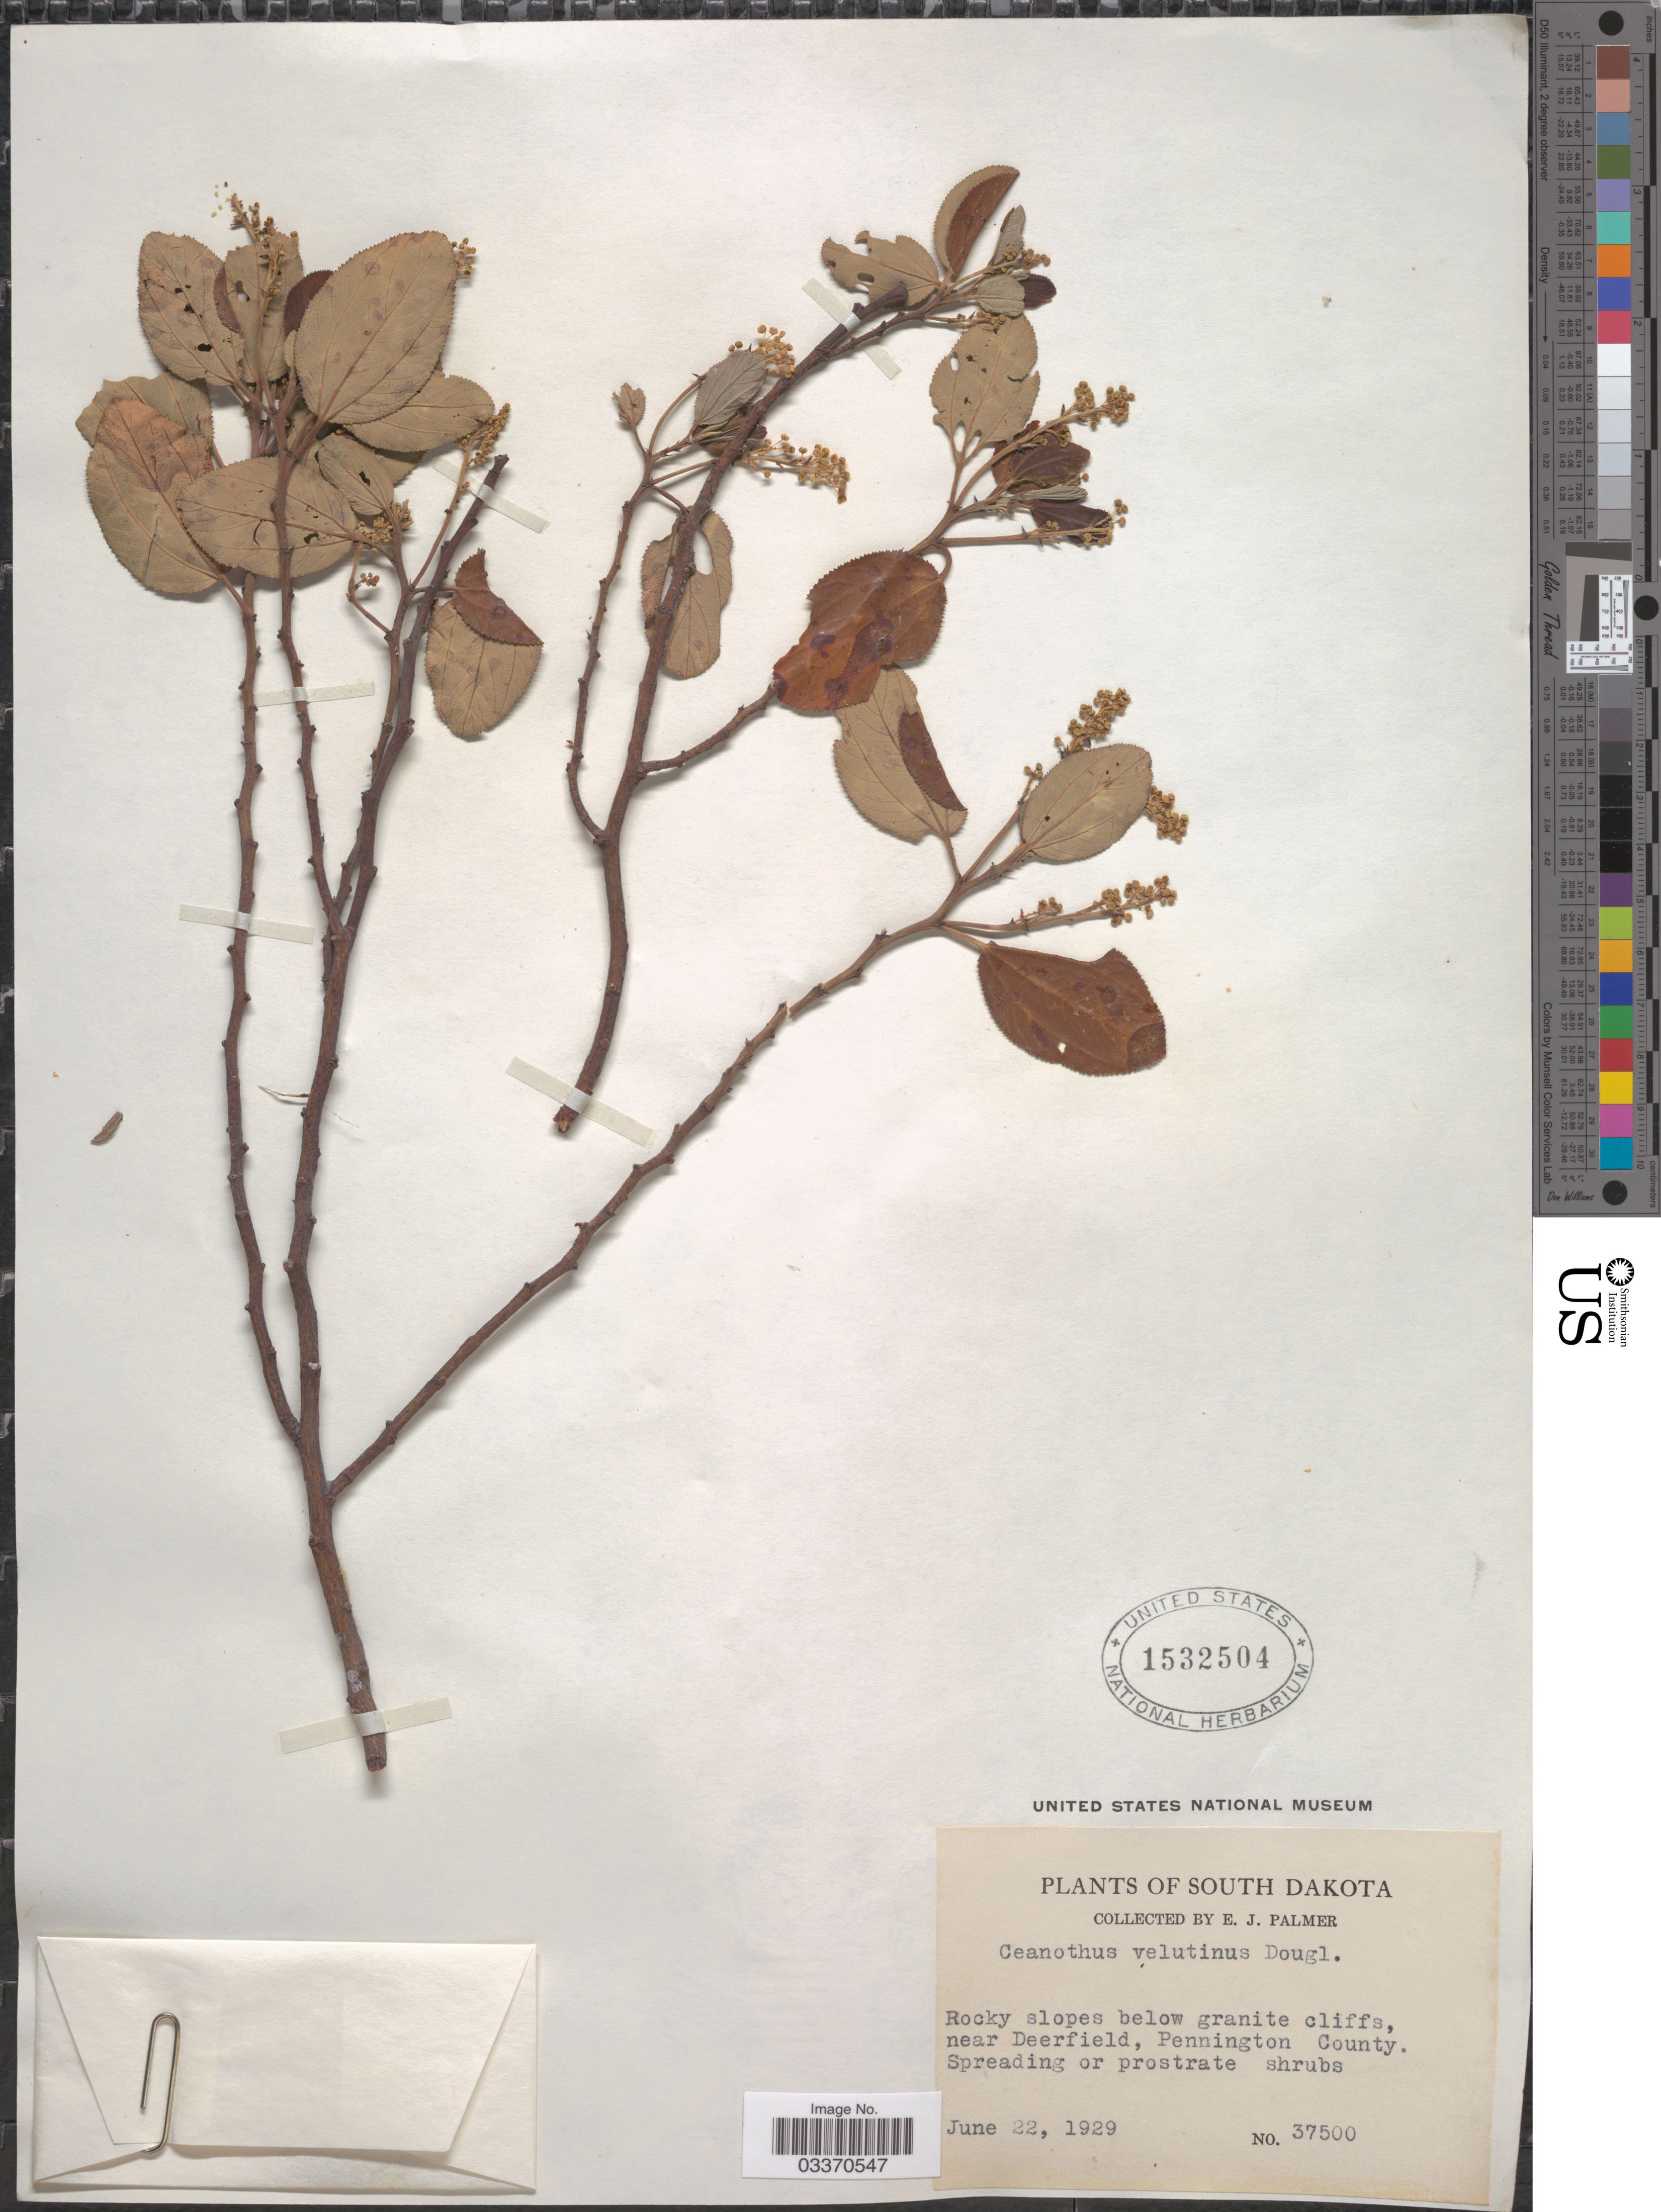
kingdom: Plantae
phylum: Tracheophyta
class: Magnoliopsida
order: Rosales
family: Rhamnaceae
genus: Ceanothus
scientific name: Ceanothus velutinus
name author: Douglas ex Hook.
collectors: E. J. Palmer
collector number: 37500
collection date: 1929-06-22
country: United States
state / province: South Dakota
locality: Near Deerfield, Pennington County.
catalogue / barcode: US 1532504